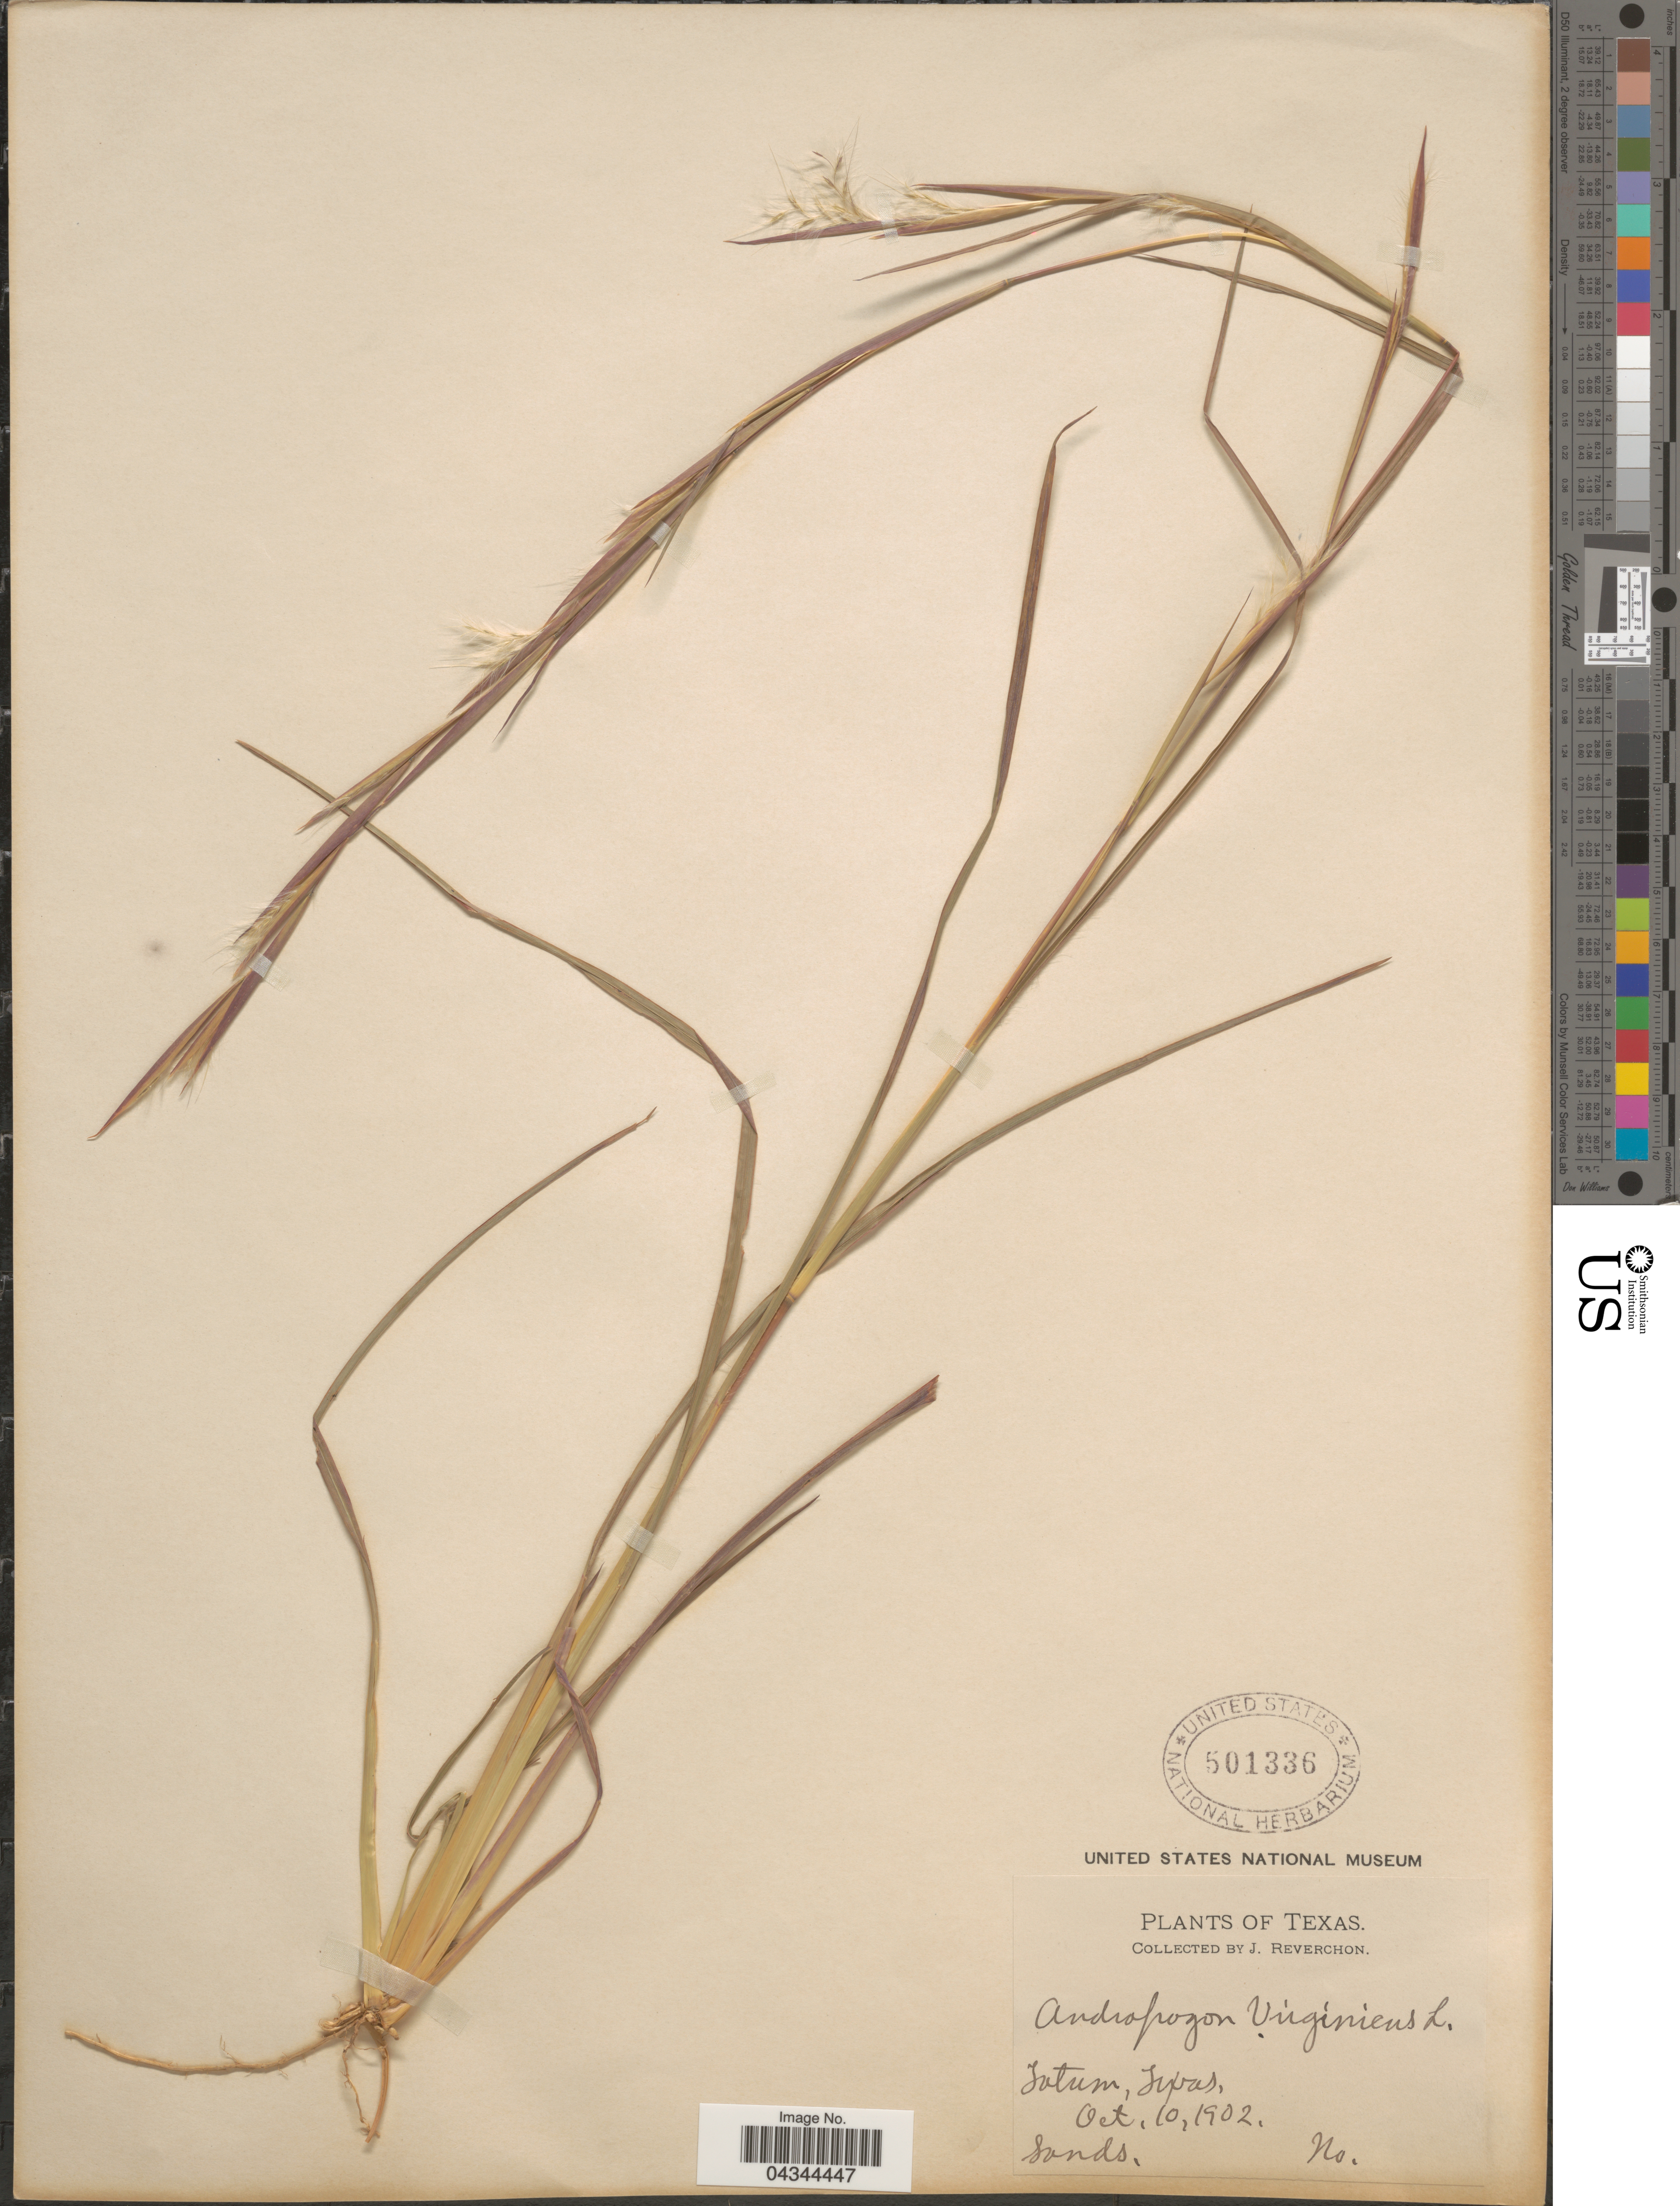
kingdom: Plantae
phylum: Tracheophyta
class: Liliopsida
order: Poales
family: Poaceae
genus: Andropogon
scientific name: Andropogon virginicus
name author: L.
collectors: J. Reverchon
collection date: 1902-10-10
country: United States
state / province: Texas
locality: Tutum.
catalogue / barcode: US 501336